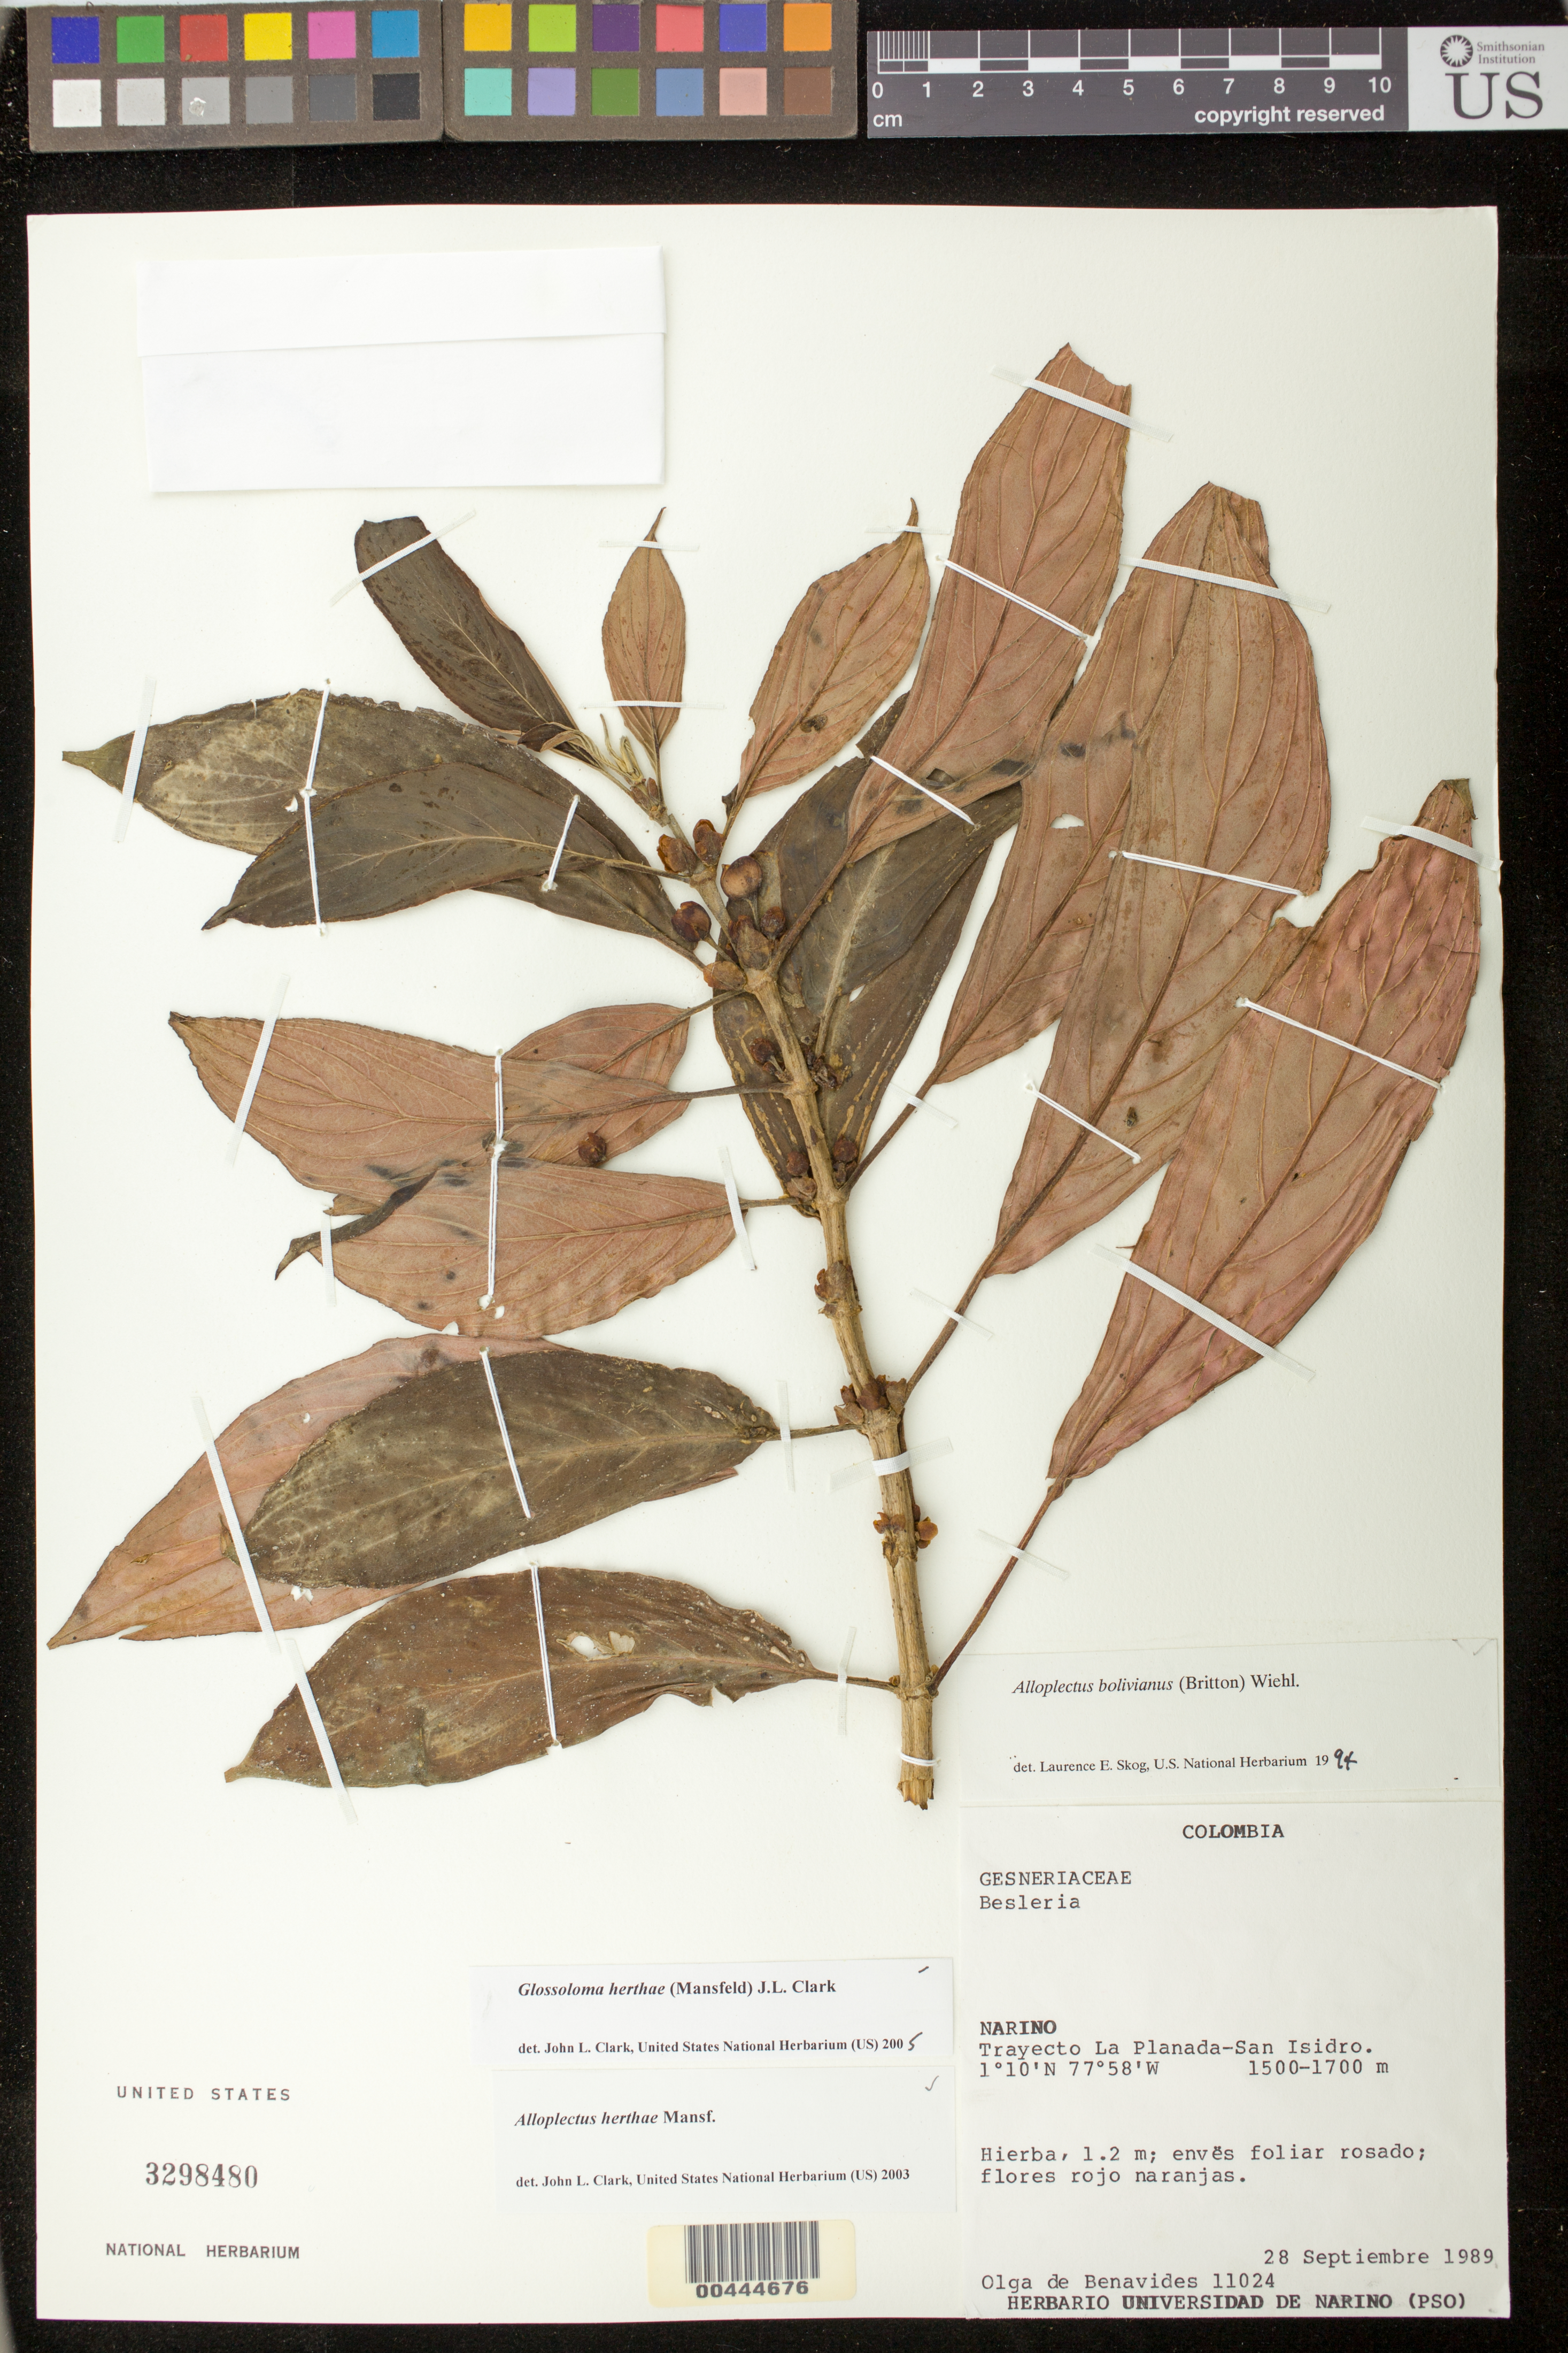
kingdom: Plantae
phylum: Tracheophyta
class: Magnoliopsida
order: Lamiales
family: Gesneriaceae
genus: Glossoloma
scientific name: Glossoloma herthae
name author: (Mansf.) J.L. Clark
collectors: Olga S. de Benavides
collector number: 11024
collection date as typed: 28 Sep 1989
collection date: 1989-09-28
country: Colombia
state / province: Nariño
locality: Trayecto La Planada-San Isidro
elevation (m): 1500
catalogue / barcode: US 3298480